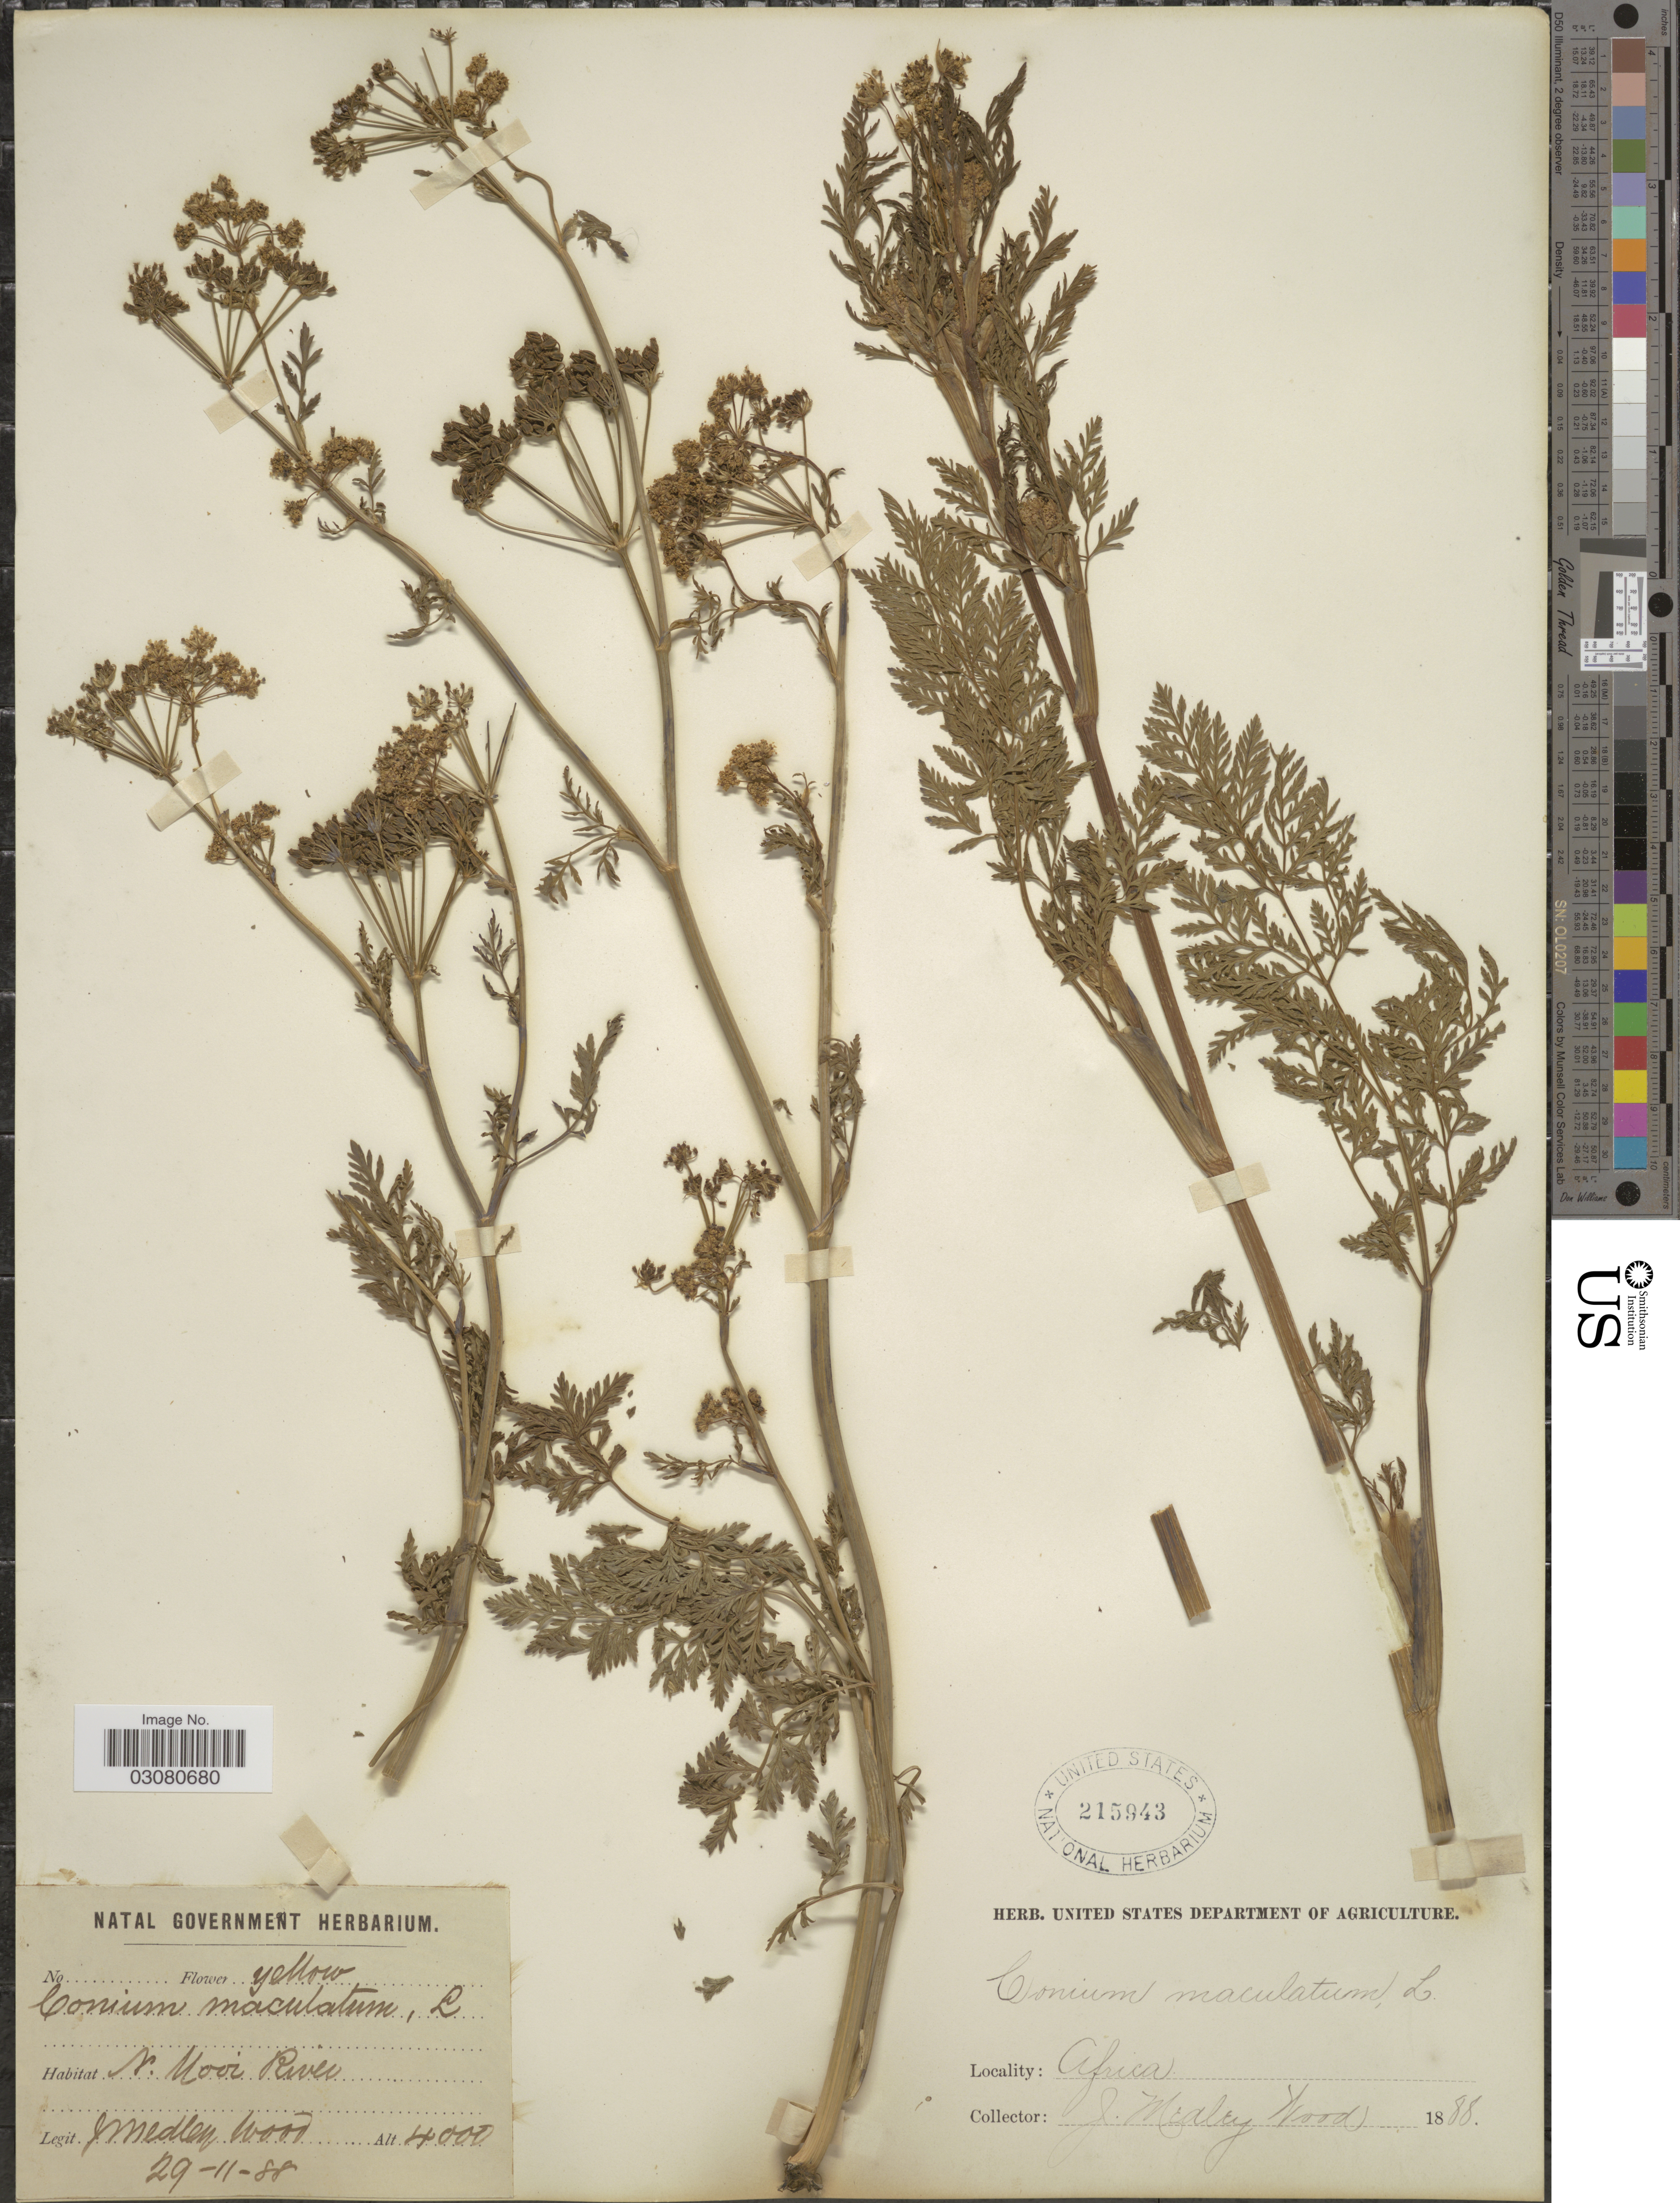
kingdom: Plantae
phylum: Tracheophyta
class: Magnoliopsida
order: Apiales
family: Apiaceae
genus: Conium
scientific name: Conium maculatum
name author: L.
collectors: J. M. Wood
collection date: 1888-11-29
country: South Africa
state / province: KwaZulu-Natal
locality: N. Mooi River.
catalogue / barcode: US 215943